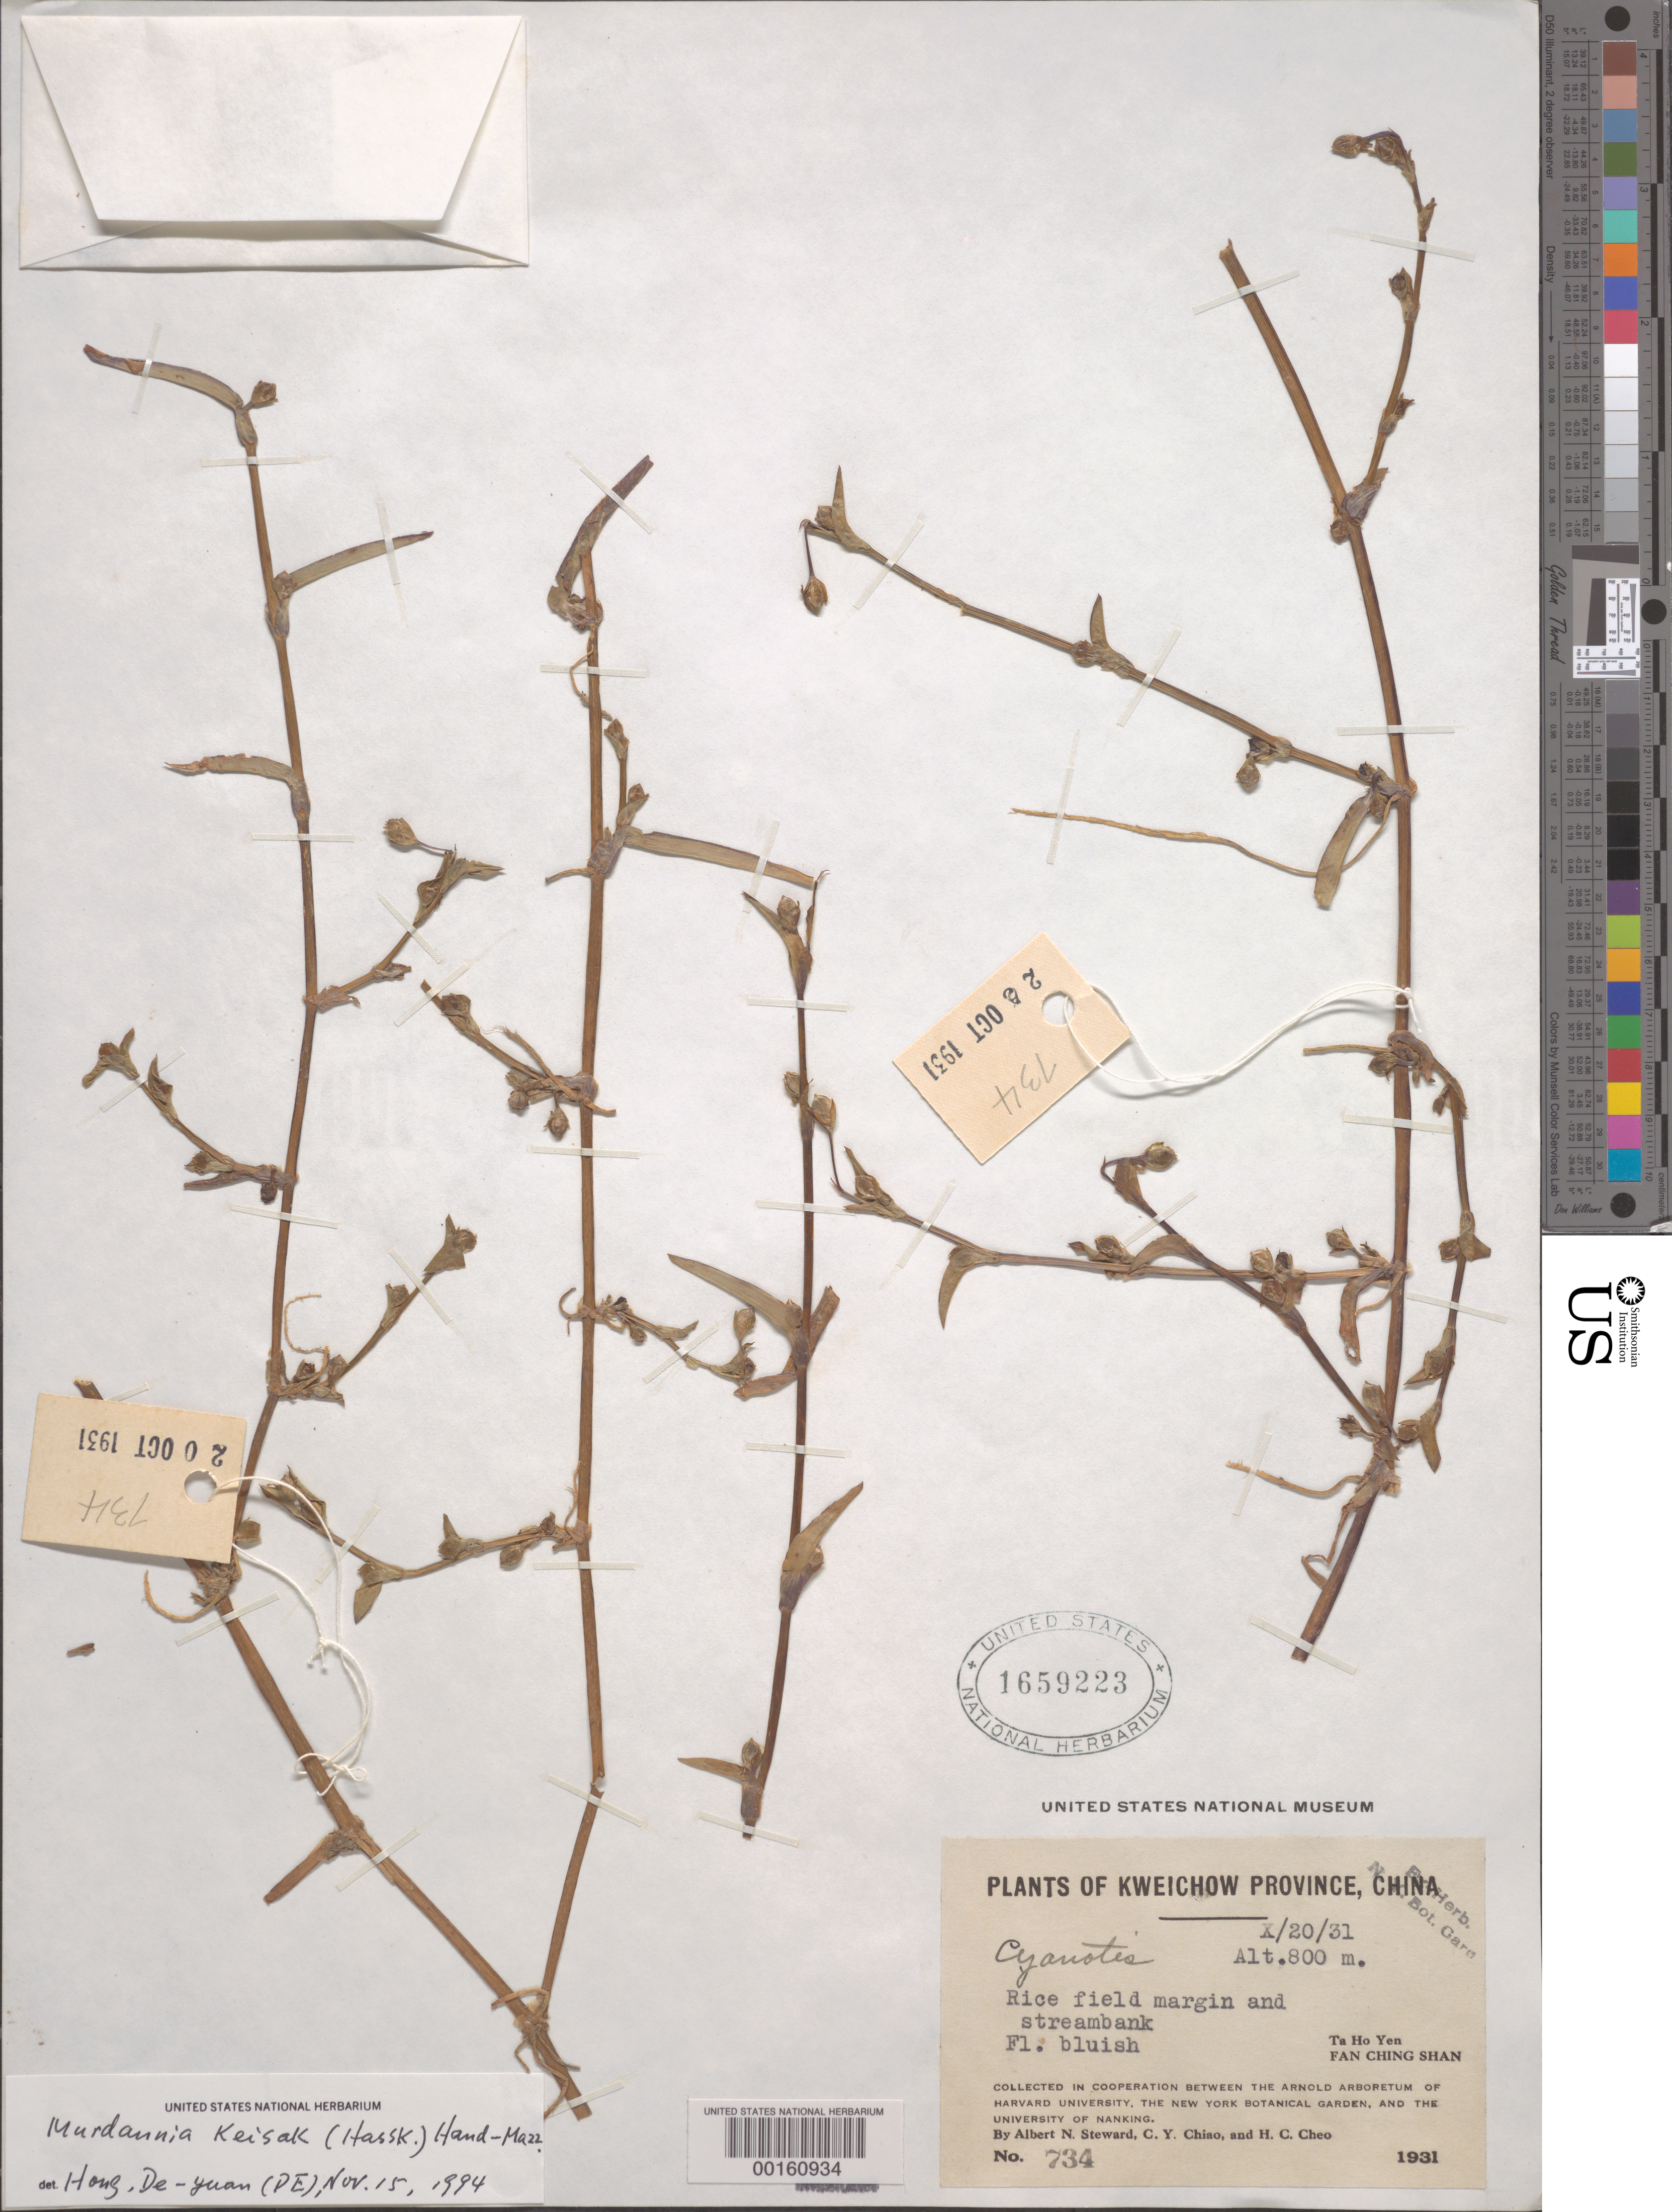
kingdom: Plantae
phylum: Tracheophyta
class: Liliopsida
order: Commelinales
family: Commelinaceae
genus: Murdannia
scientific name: Murdannia keisak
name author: (Hassk.) Hand.-Mazz.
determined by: Hong, D. Y.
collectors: A. N. Steward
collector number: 734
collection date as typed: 20 Oct 1931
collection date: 1931-10-20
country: China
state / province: Guizhou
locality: Fan ching shan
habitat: Rice field and streambank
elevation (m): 800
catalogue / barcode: US 1659223